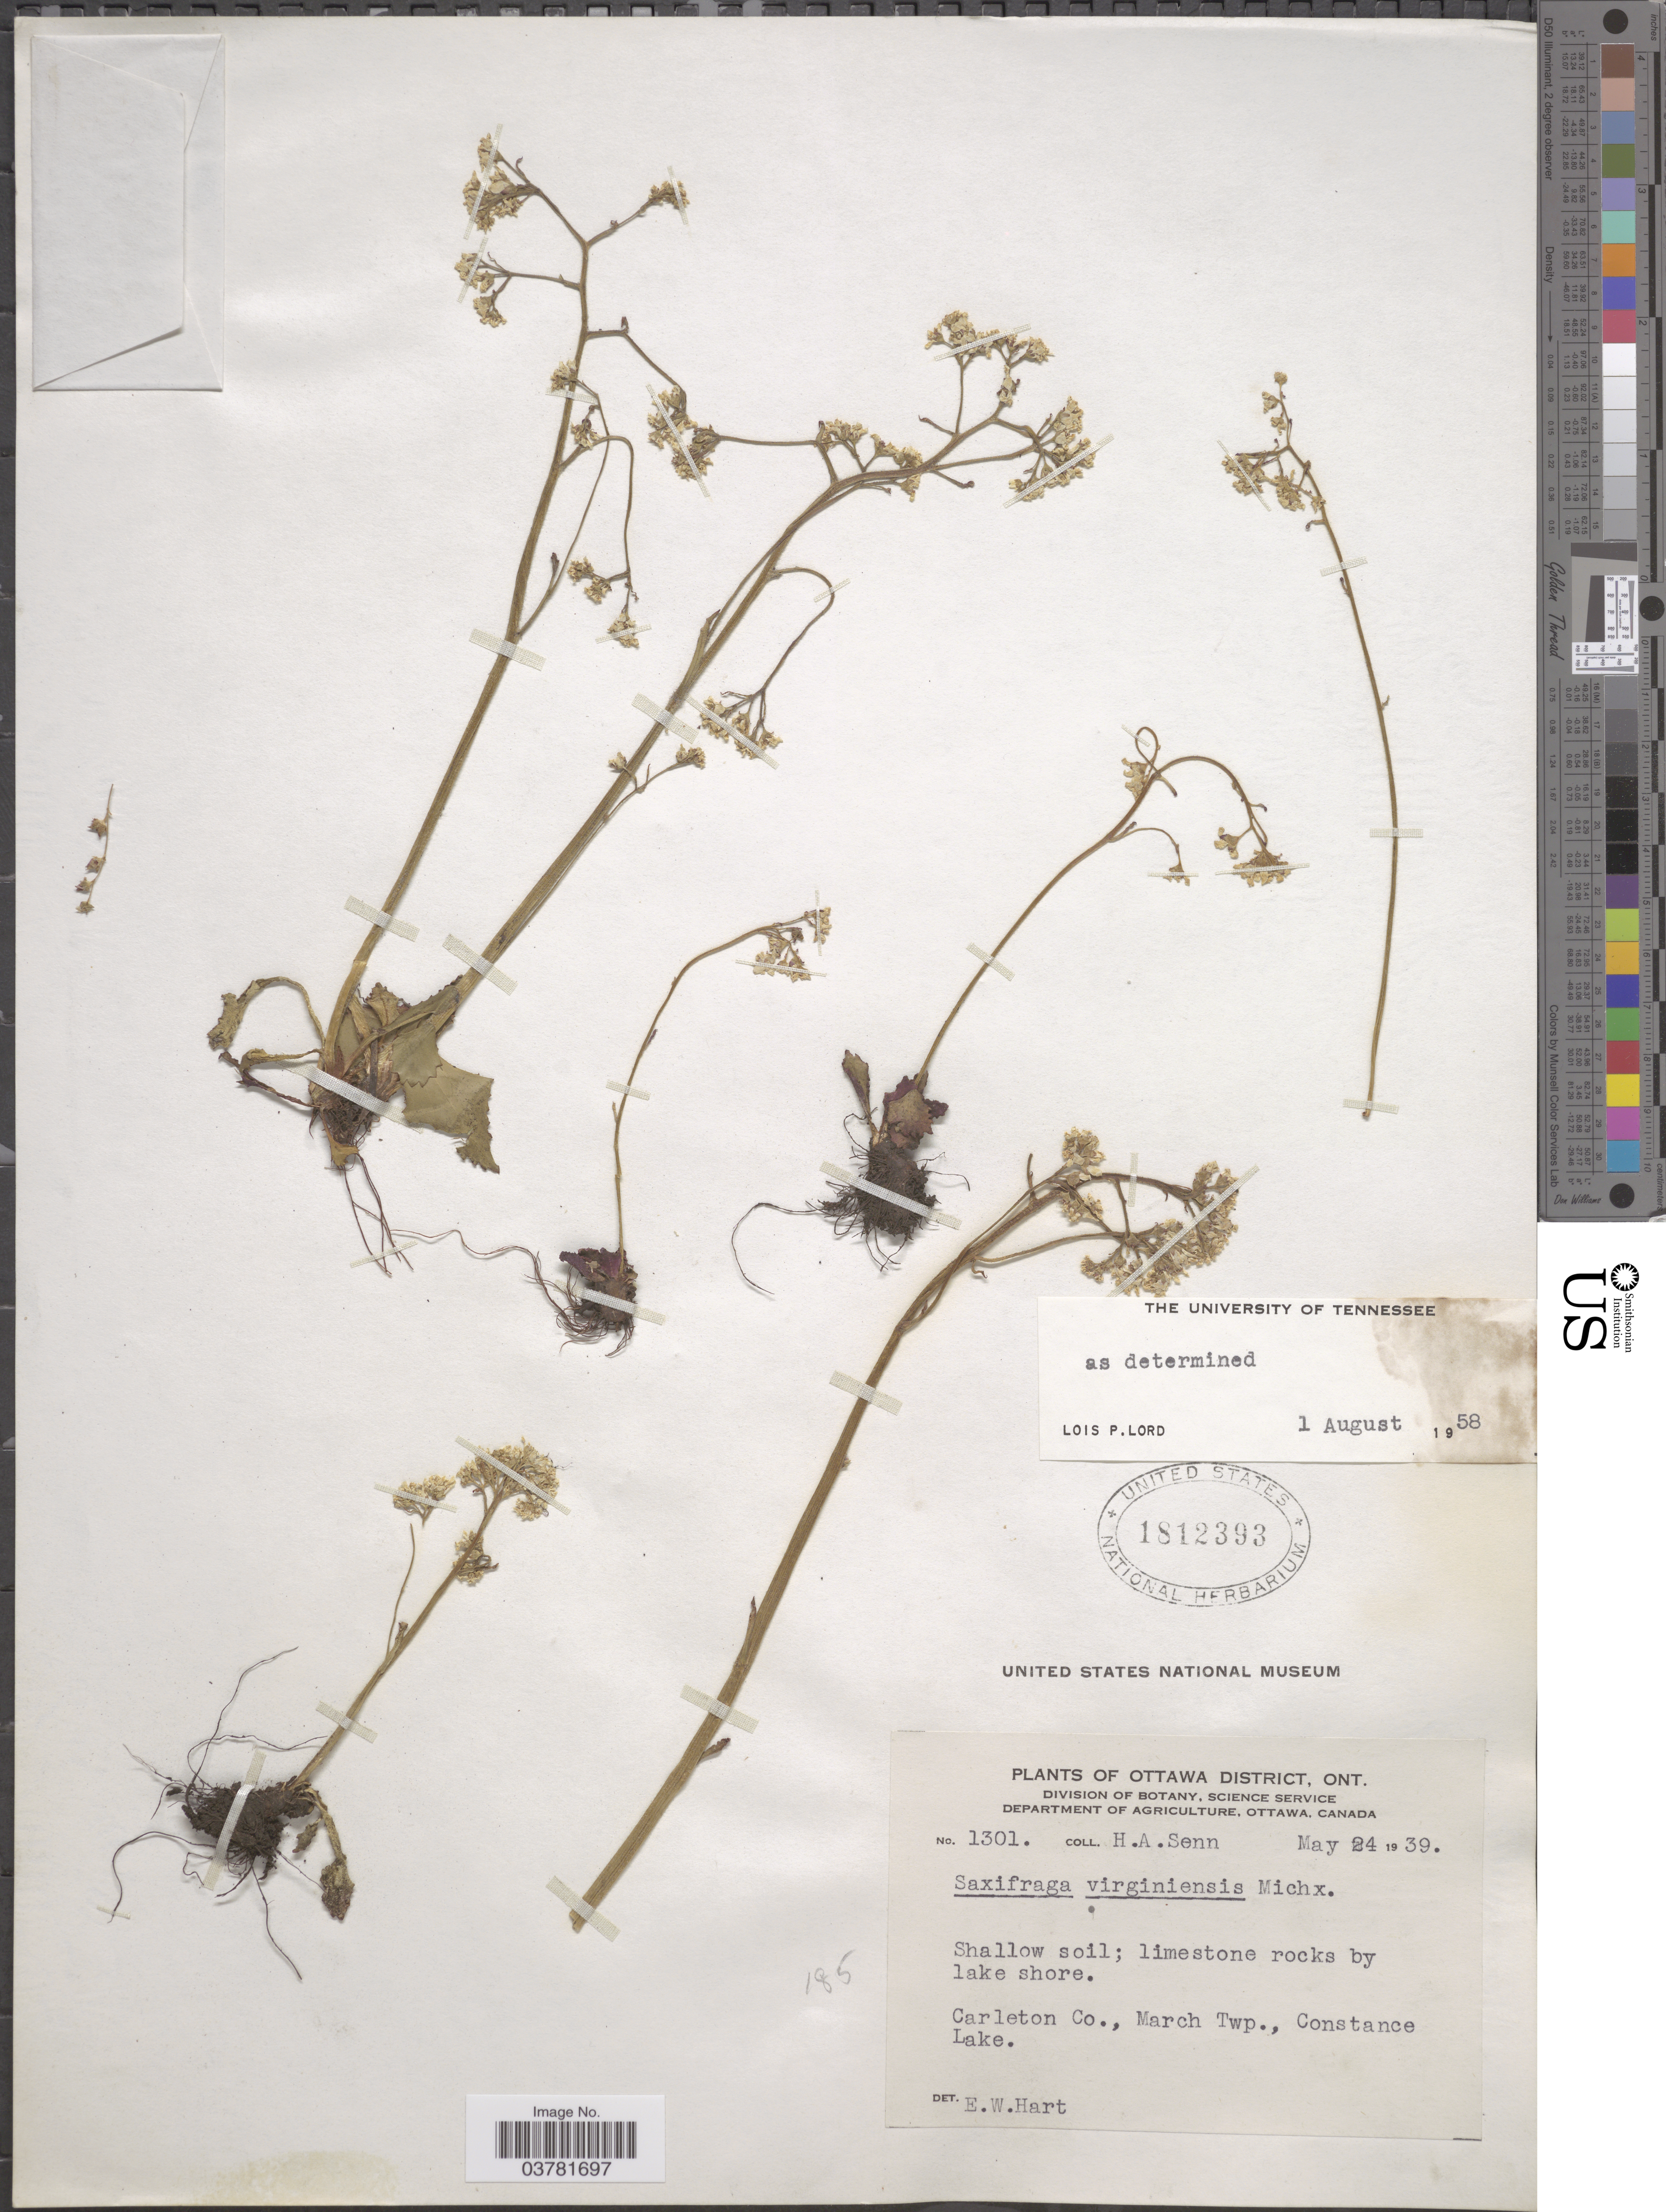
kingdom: Plantae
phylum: Tracheophyta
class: Magnoliopsida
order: Saxifragales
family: Saxifragaceae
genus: Micranthes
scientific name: Micranthes virginiensis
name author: (Michx.) Small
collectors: H. Senn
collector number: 1301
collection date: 1939-05-24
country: Canada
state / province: Ontario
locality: Ottawa District. Carleton Co., March Twp., Constance Lake.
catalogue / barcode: US 1812393